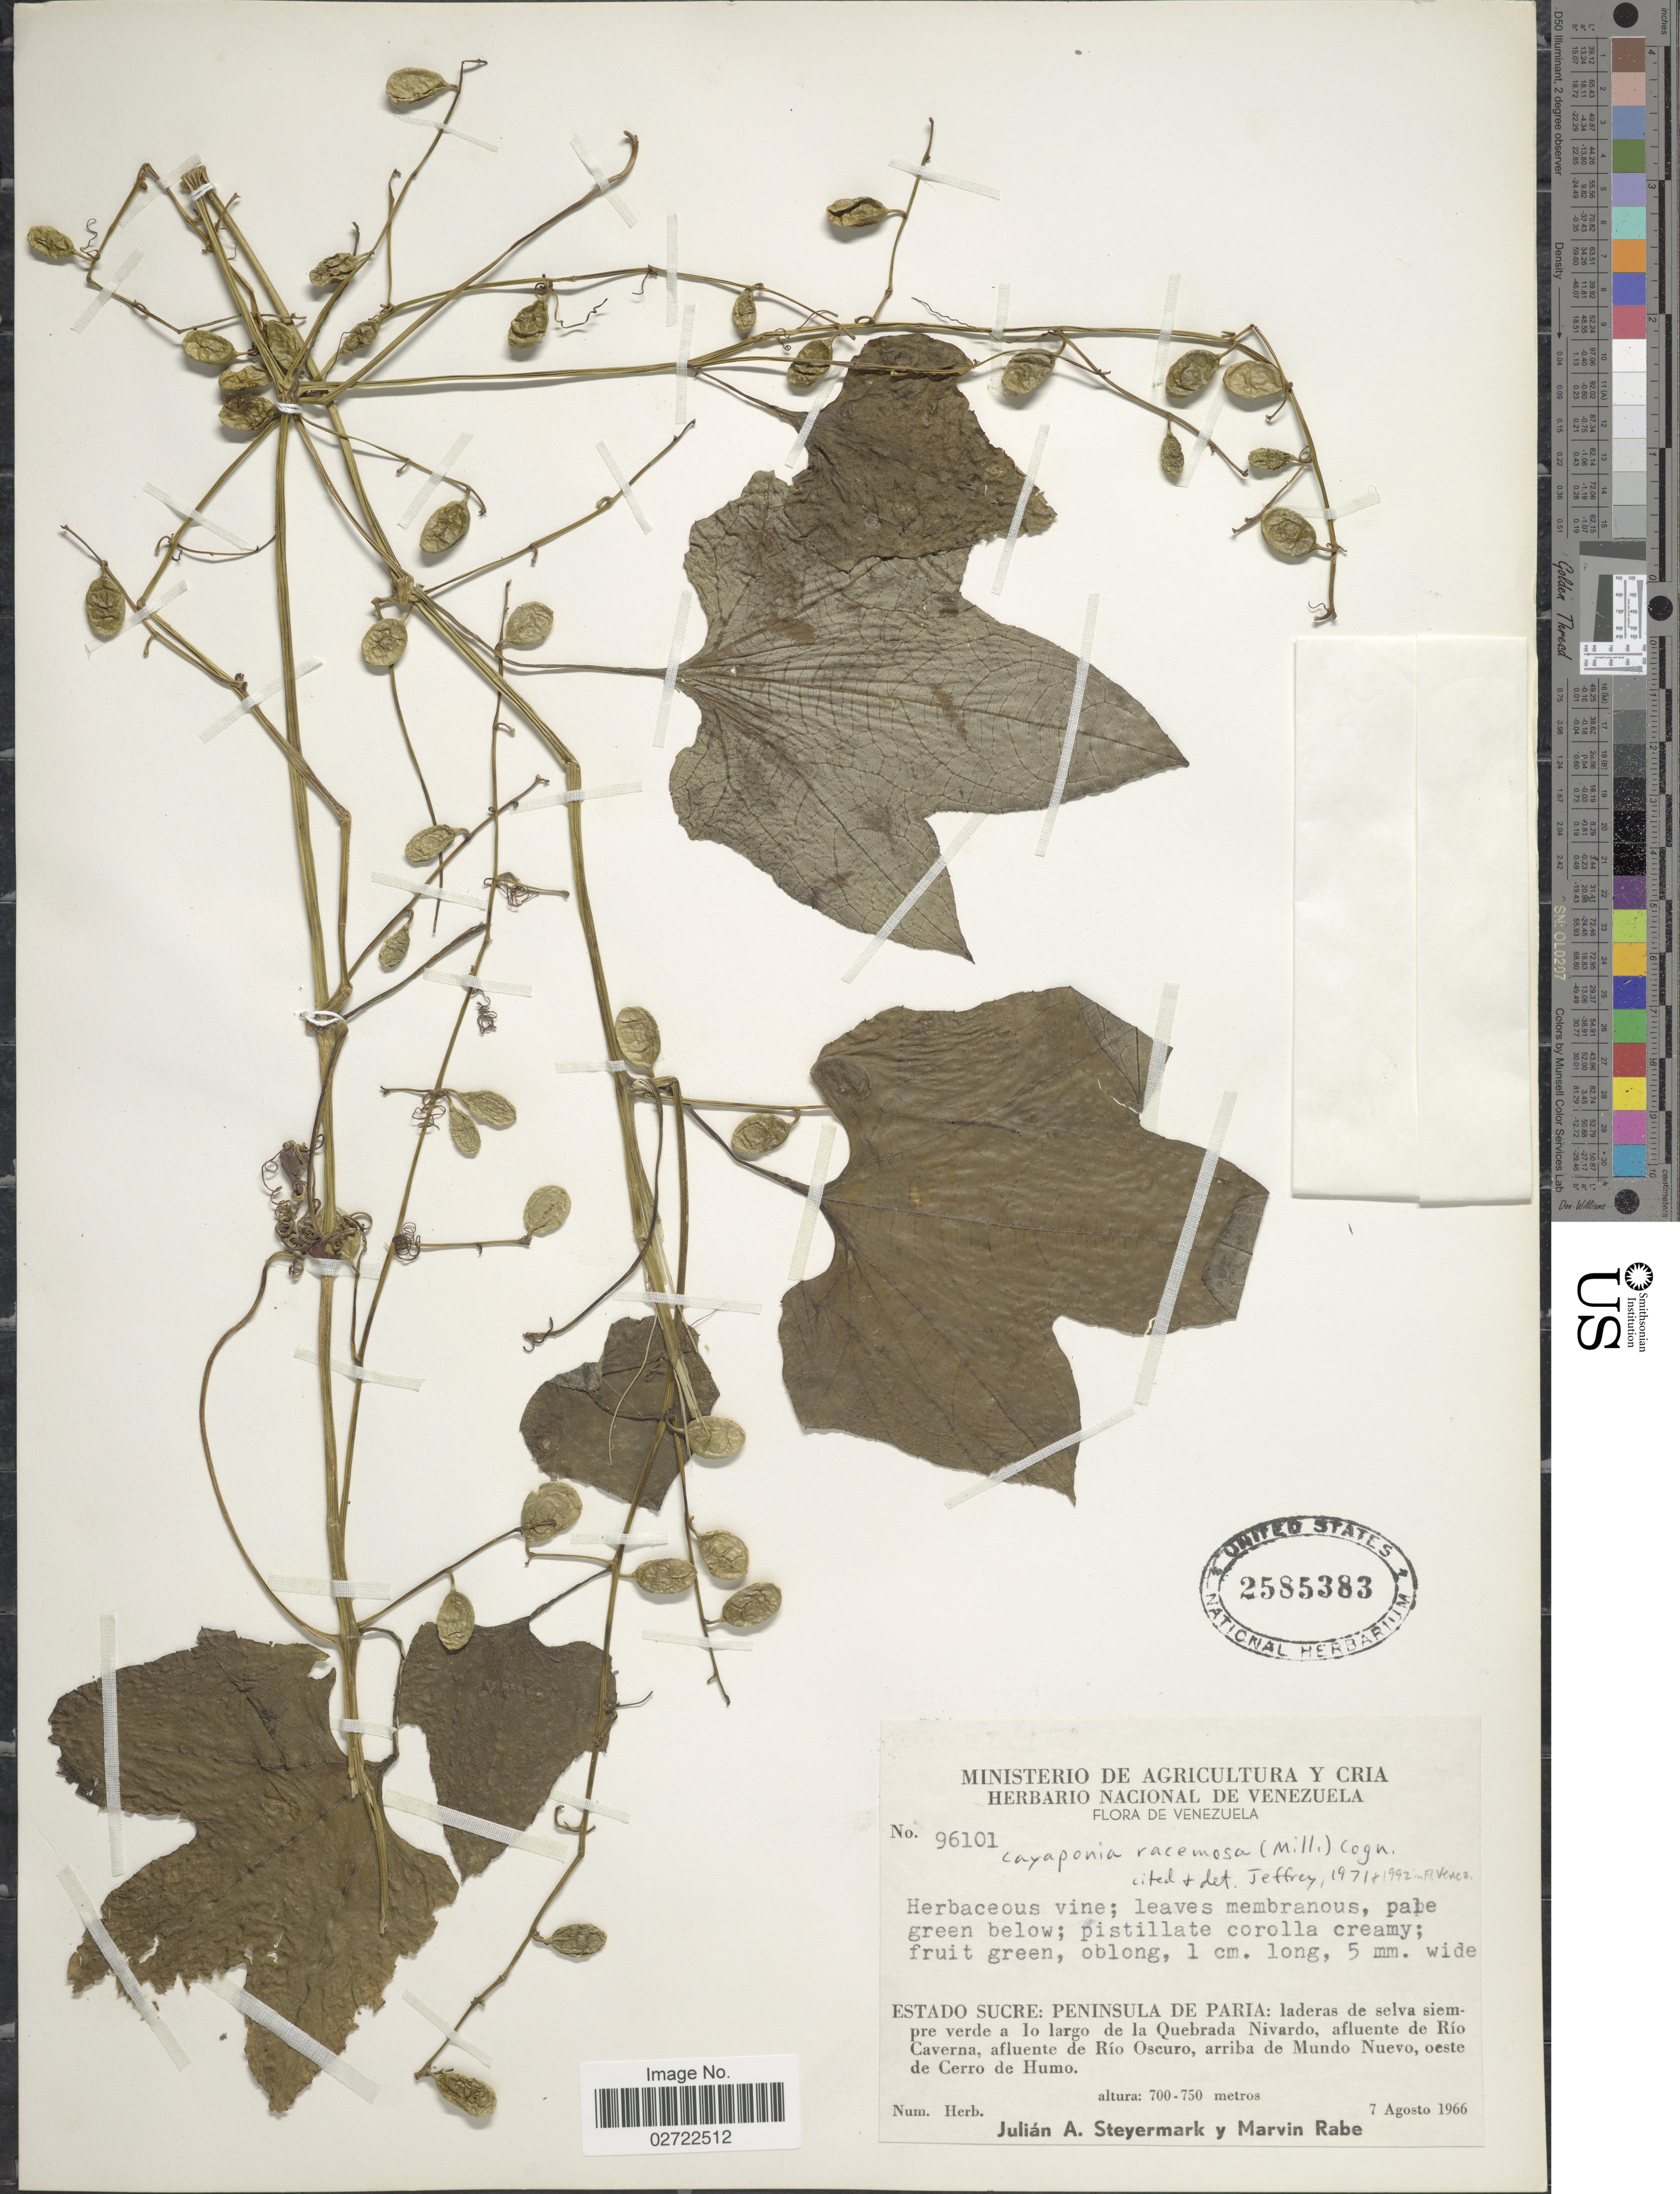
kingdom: Plantae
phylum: Tracheophyta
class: Magnoliopsida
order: Cucurbitales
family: Cucurbitaceae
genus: Cayaponia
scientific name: Cayaponia racemosa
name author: (Mill.) Cogn.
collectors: J. Steyermark & M. Rabe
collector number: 96101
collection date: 1966-08-07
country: Venezuela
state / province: Sucre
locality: Estado Sucre: Peninsula de Paria: laderas de selva siempre verde a lo largo de la Quebrada Nivardo, afluente de Rio Caverna, afluente de Rio Oscuro, arriba de Mundo Nuevo, oeste de Cerro de Humo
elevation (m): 700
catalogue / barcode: US 2585383